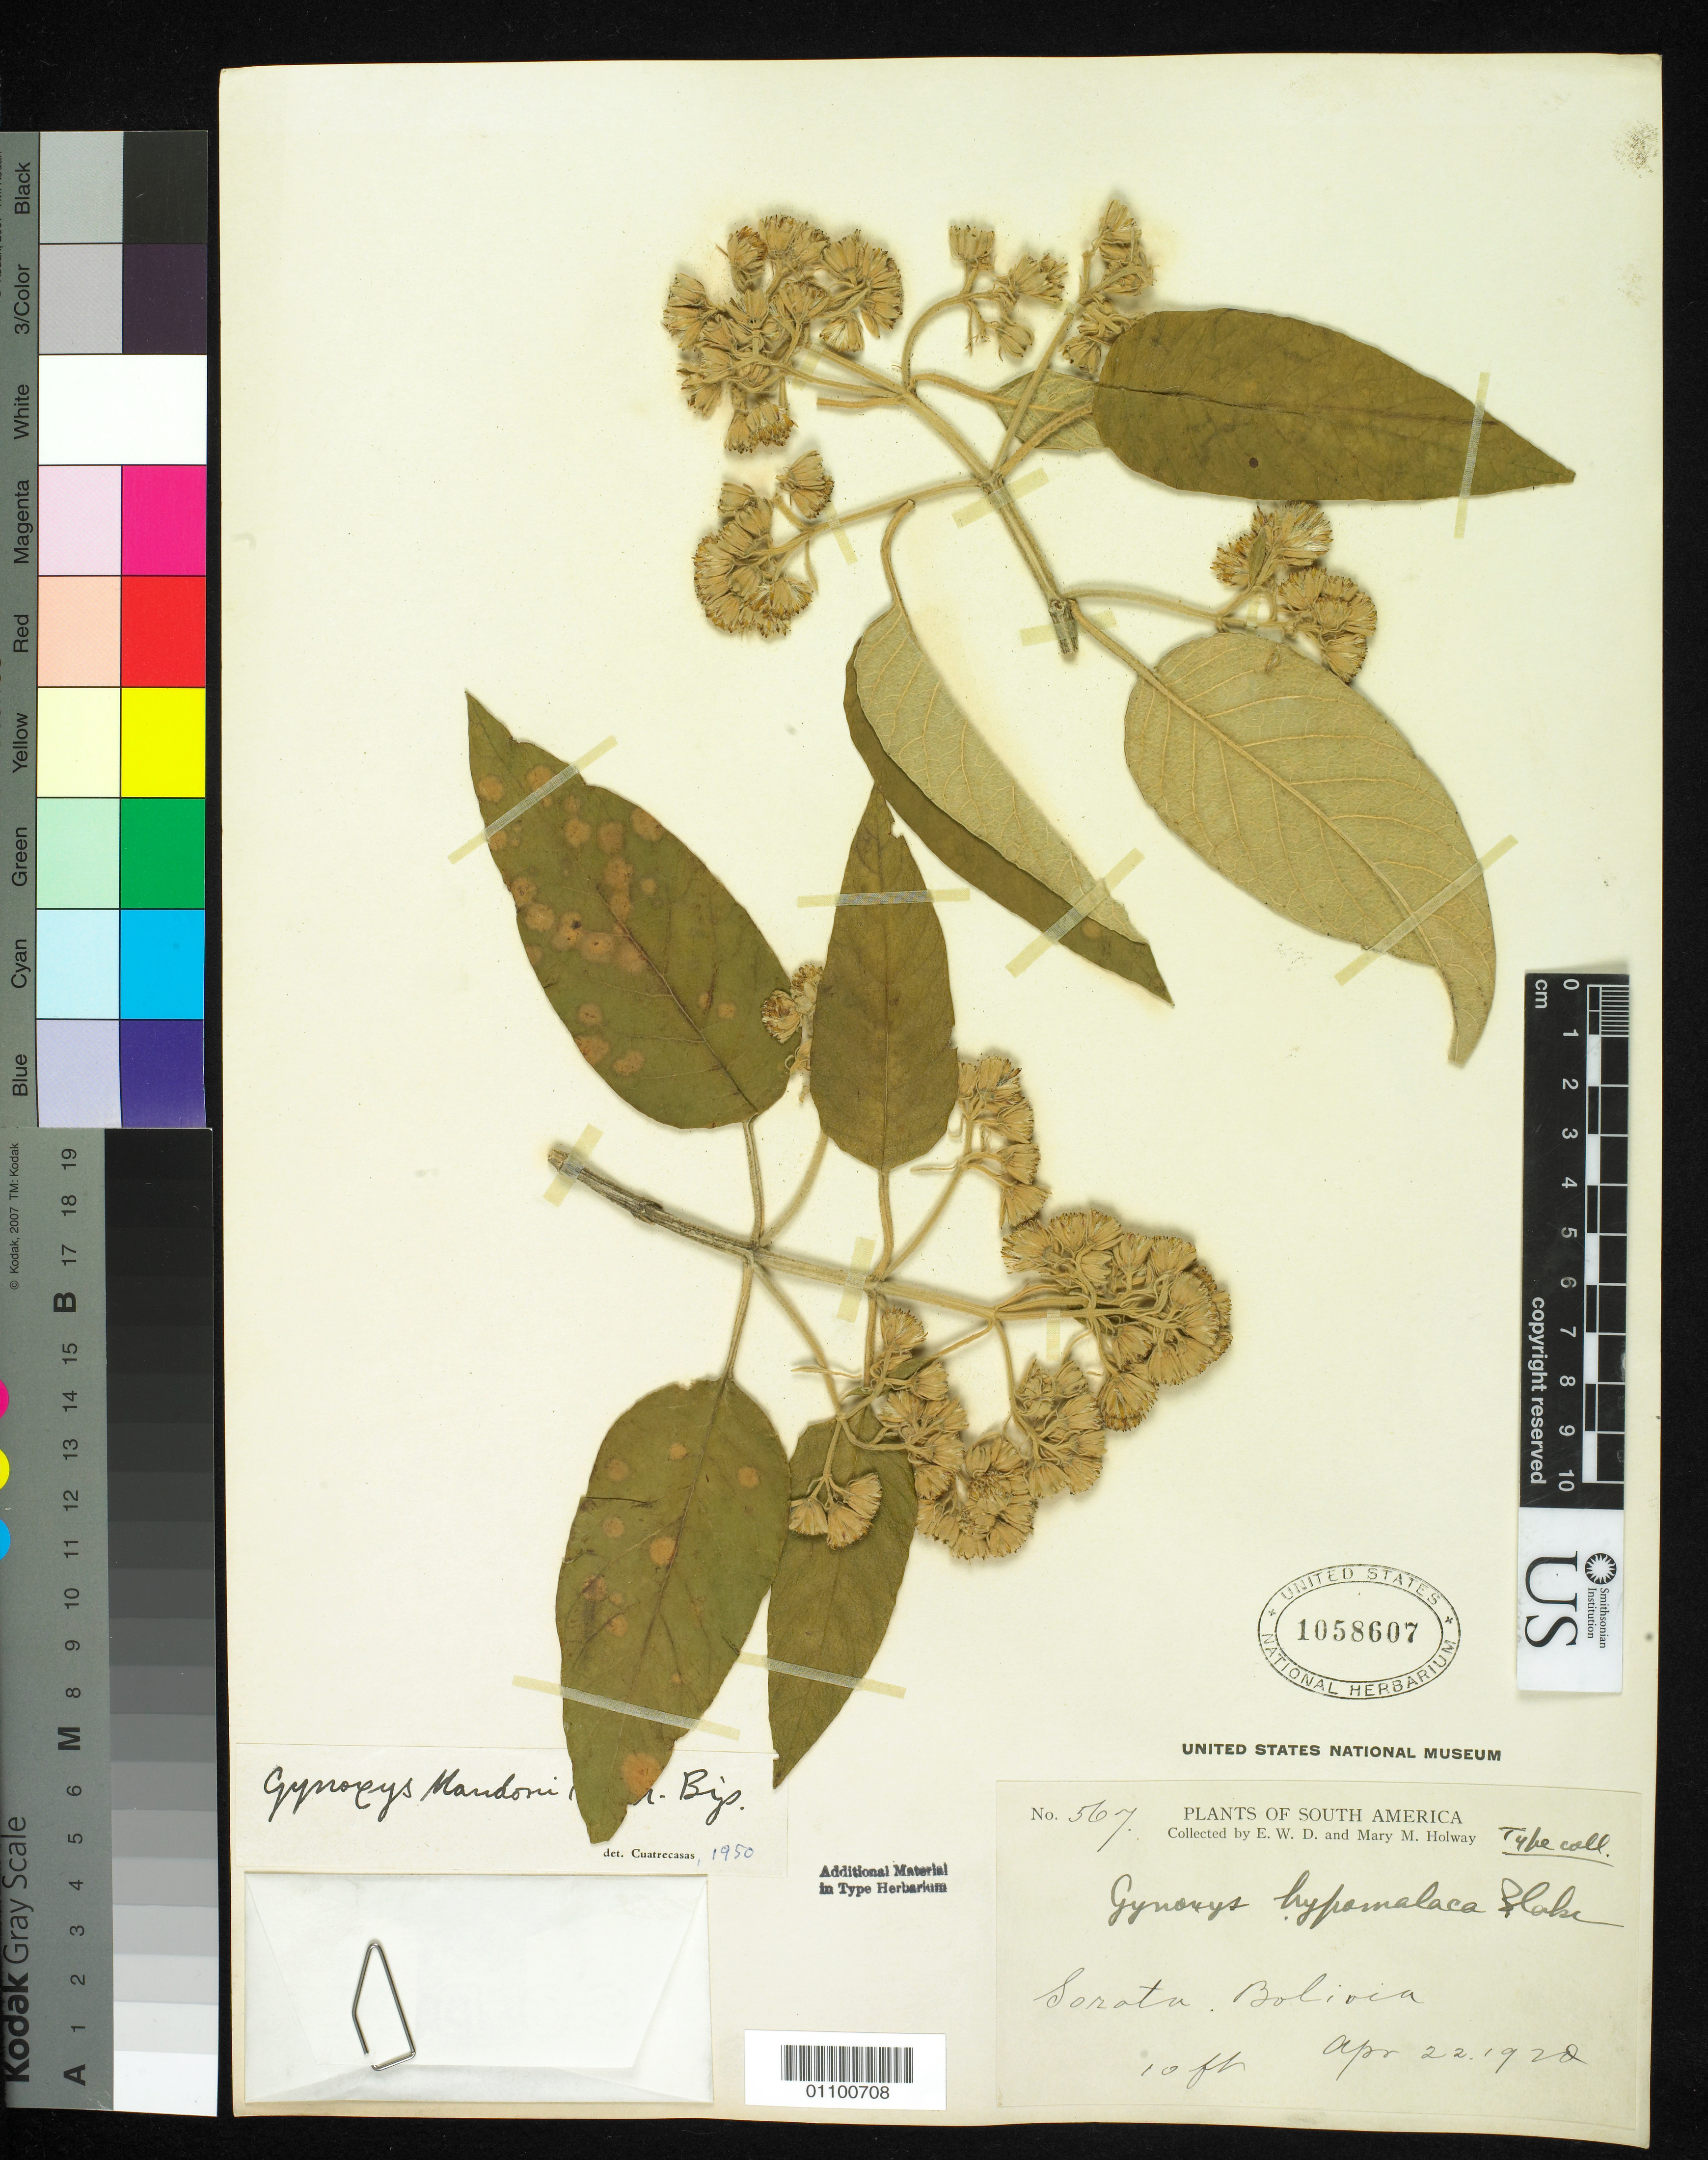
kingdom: Plantae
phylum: Tracheophyta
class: Magnoliopsida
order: Asterales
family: Asteraceae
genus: Gynoxys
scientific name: Gynoxys hypomalaca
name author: S.F. Blake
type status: Isotype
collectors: E. W. D. Holway & M. M. Holway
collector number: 567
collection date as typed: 22 Apr 1920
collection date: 1920-04-22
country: Bolivia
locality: Sorata.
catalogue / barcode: US 1058607